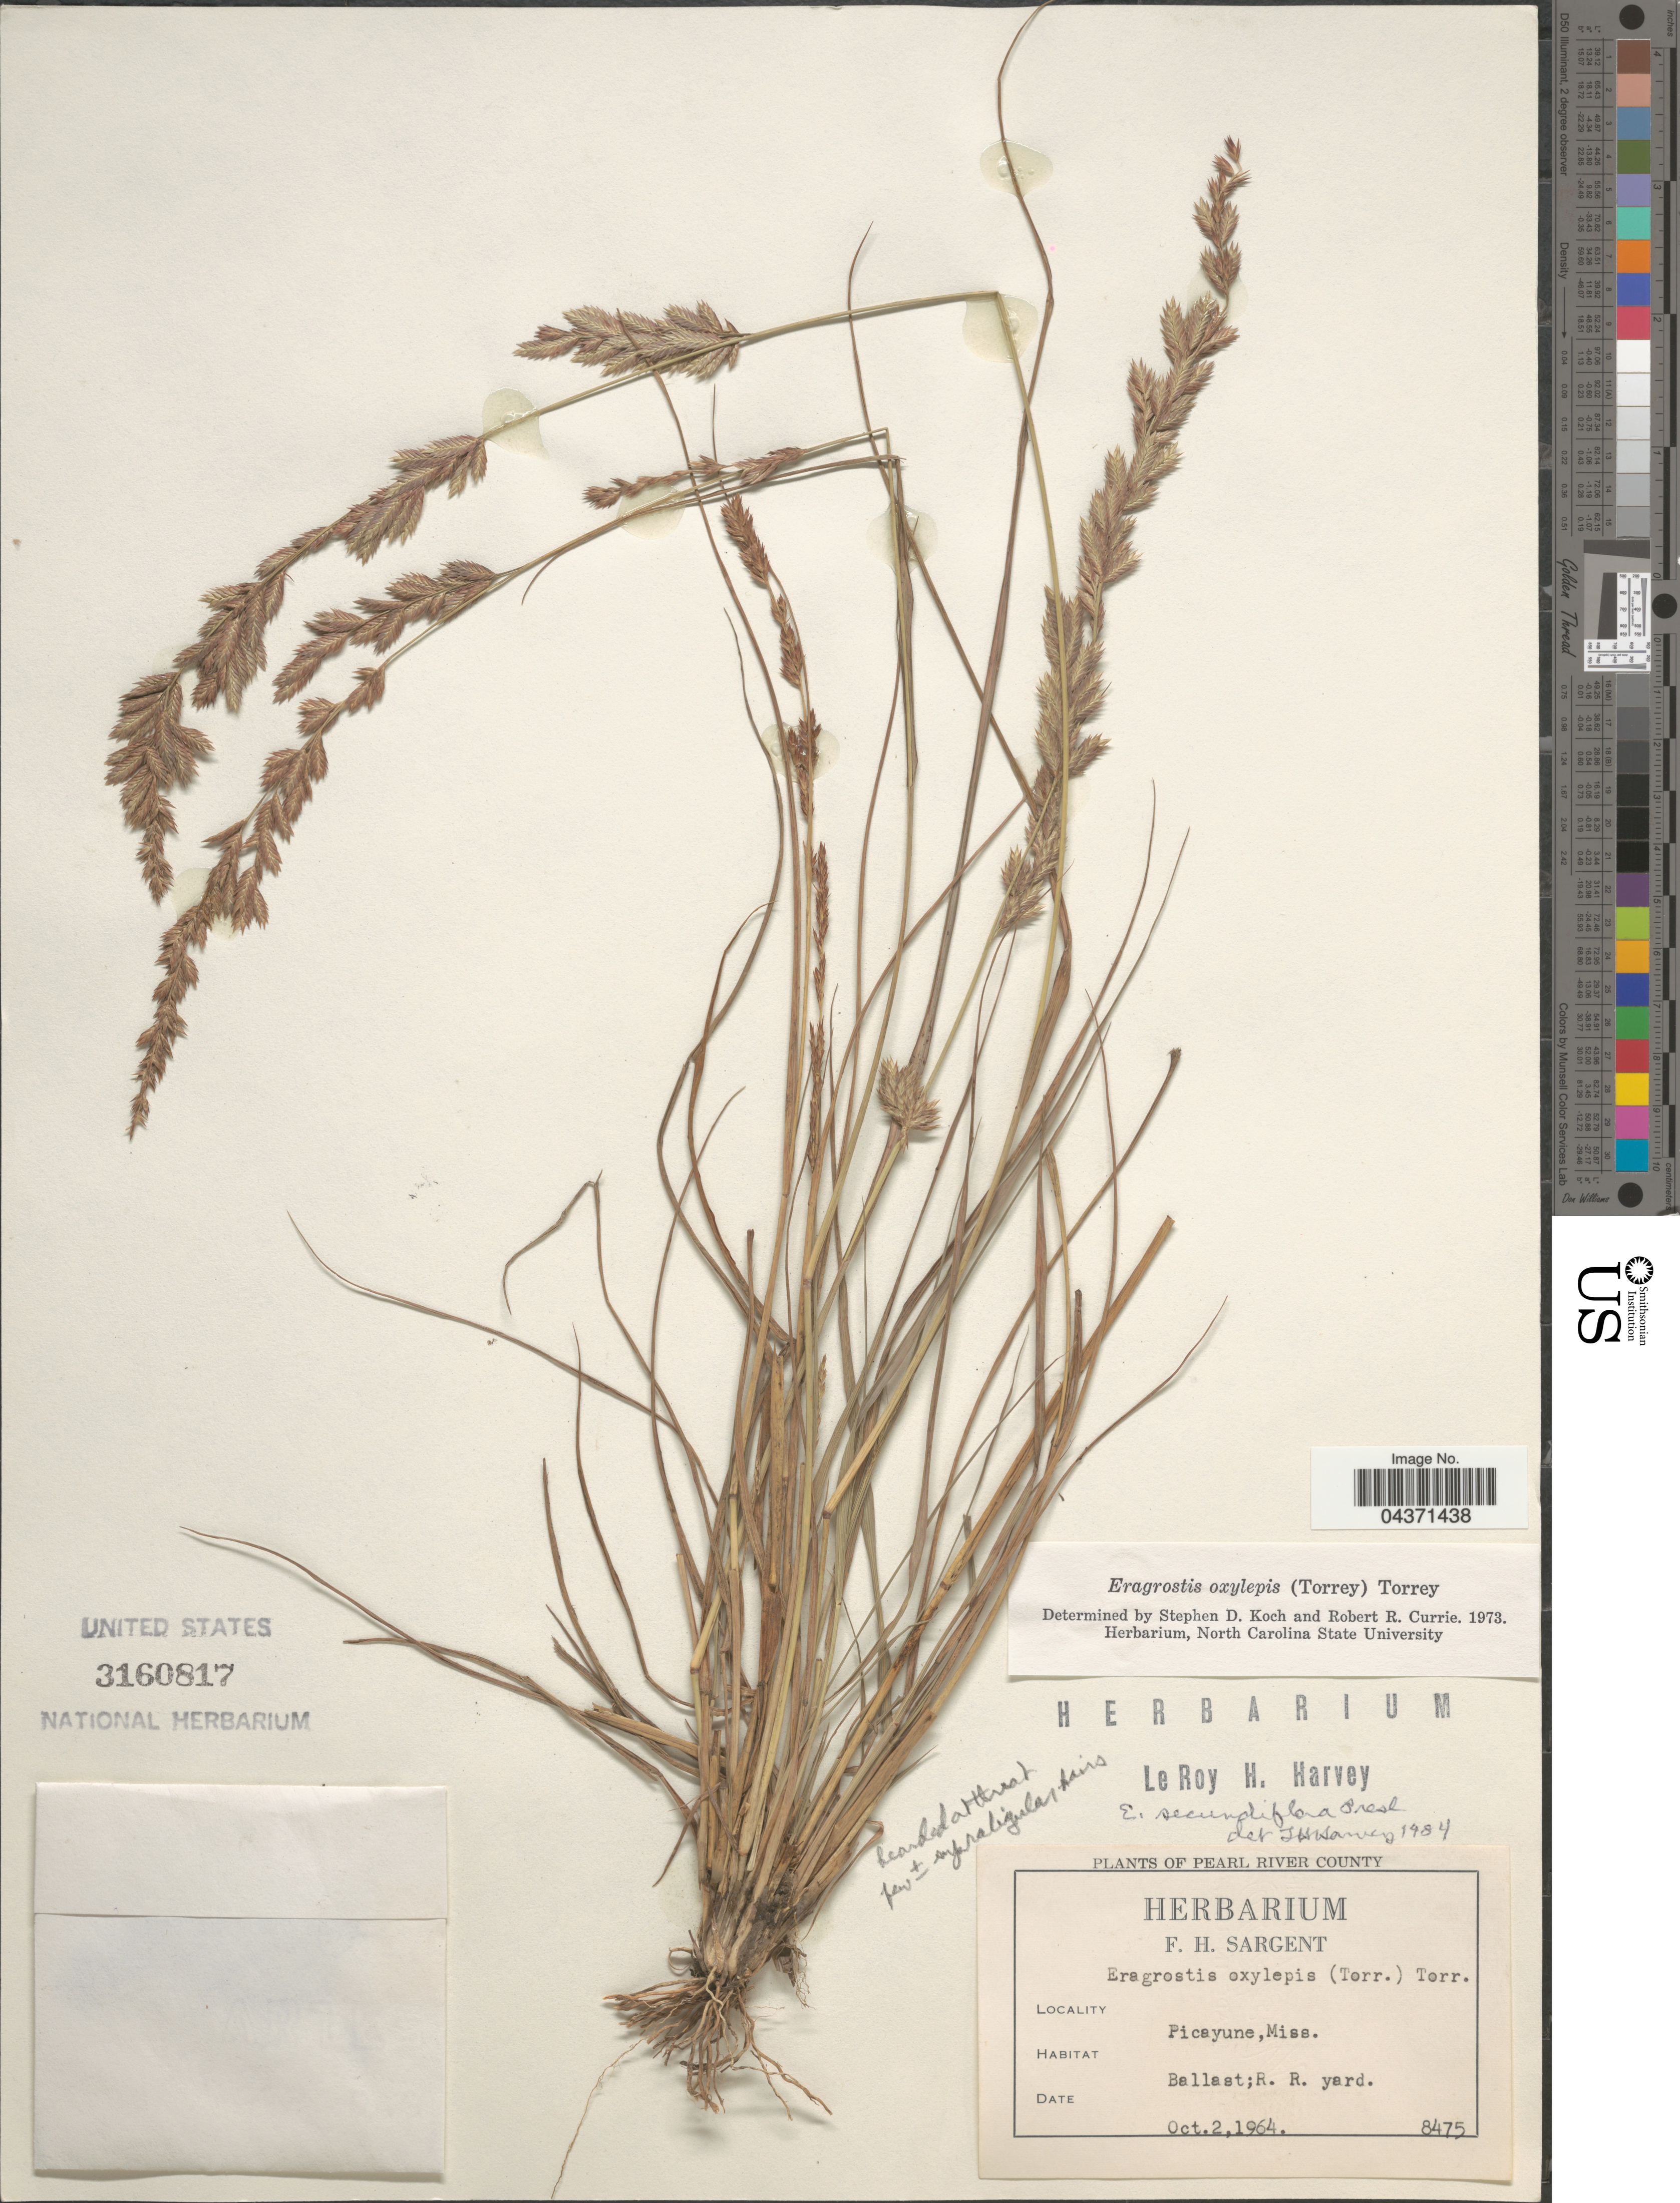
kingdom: Plantae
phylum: Tracheophyta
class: Liliopsida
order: Poales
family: Poaceae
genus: Eragrostis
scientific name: Eragrostis secundiflora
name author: J. Presl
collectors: Ex herb. F. H. Sargent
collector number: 8475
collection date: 1964-10-02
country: United States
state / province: Mississippi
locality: Picayune. Ballast; R. R. yard.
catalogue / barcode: US 3160817